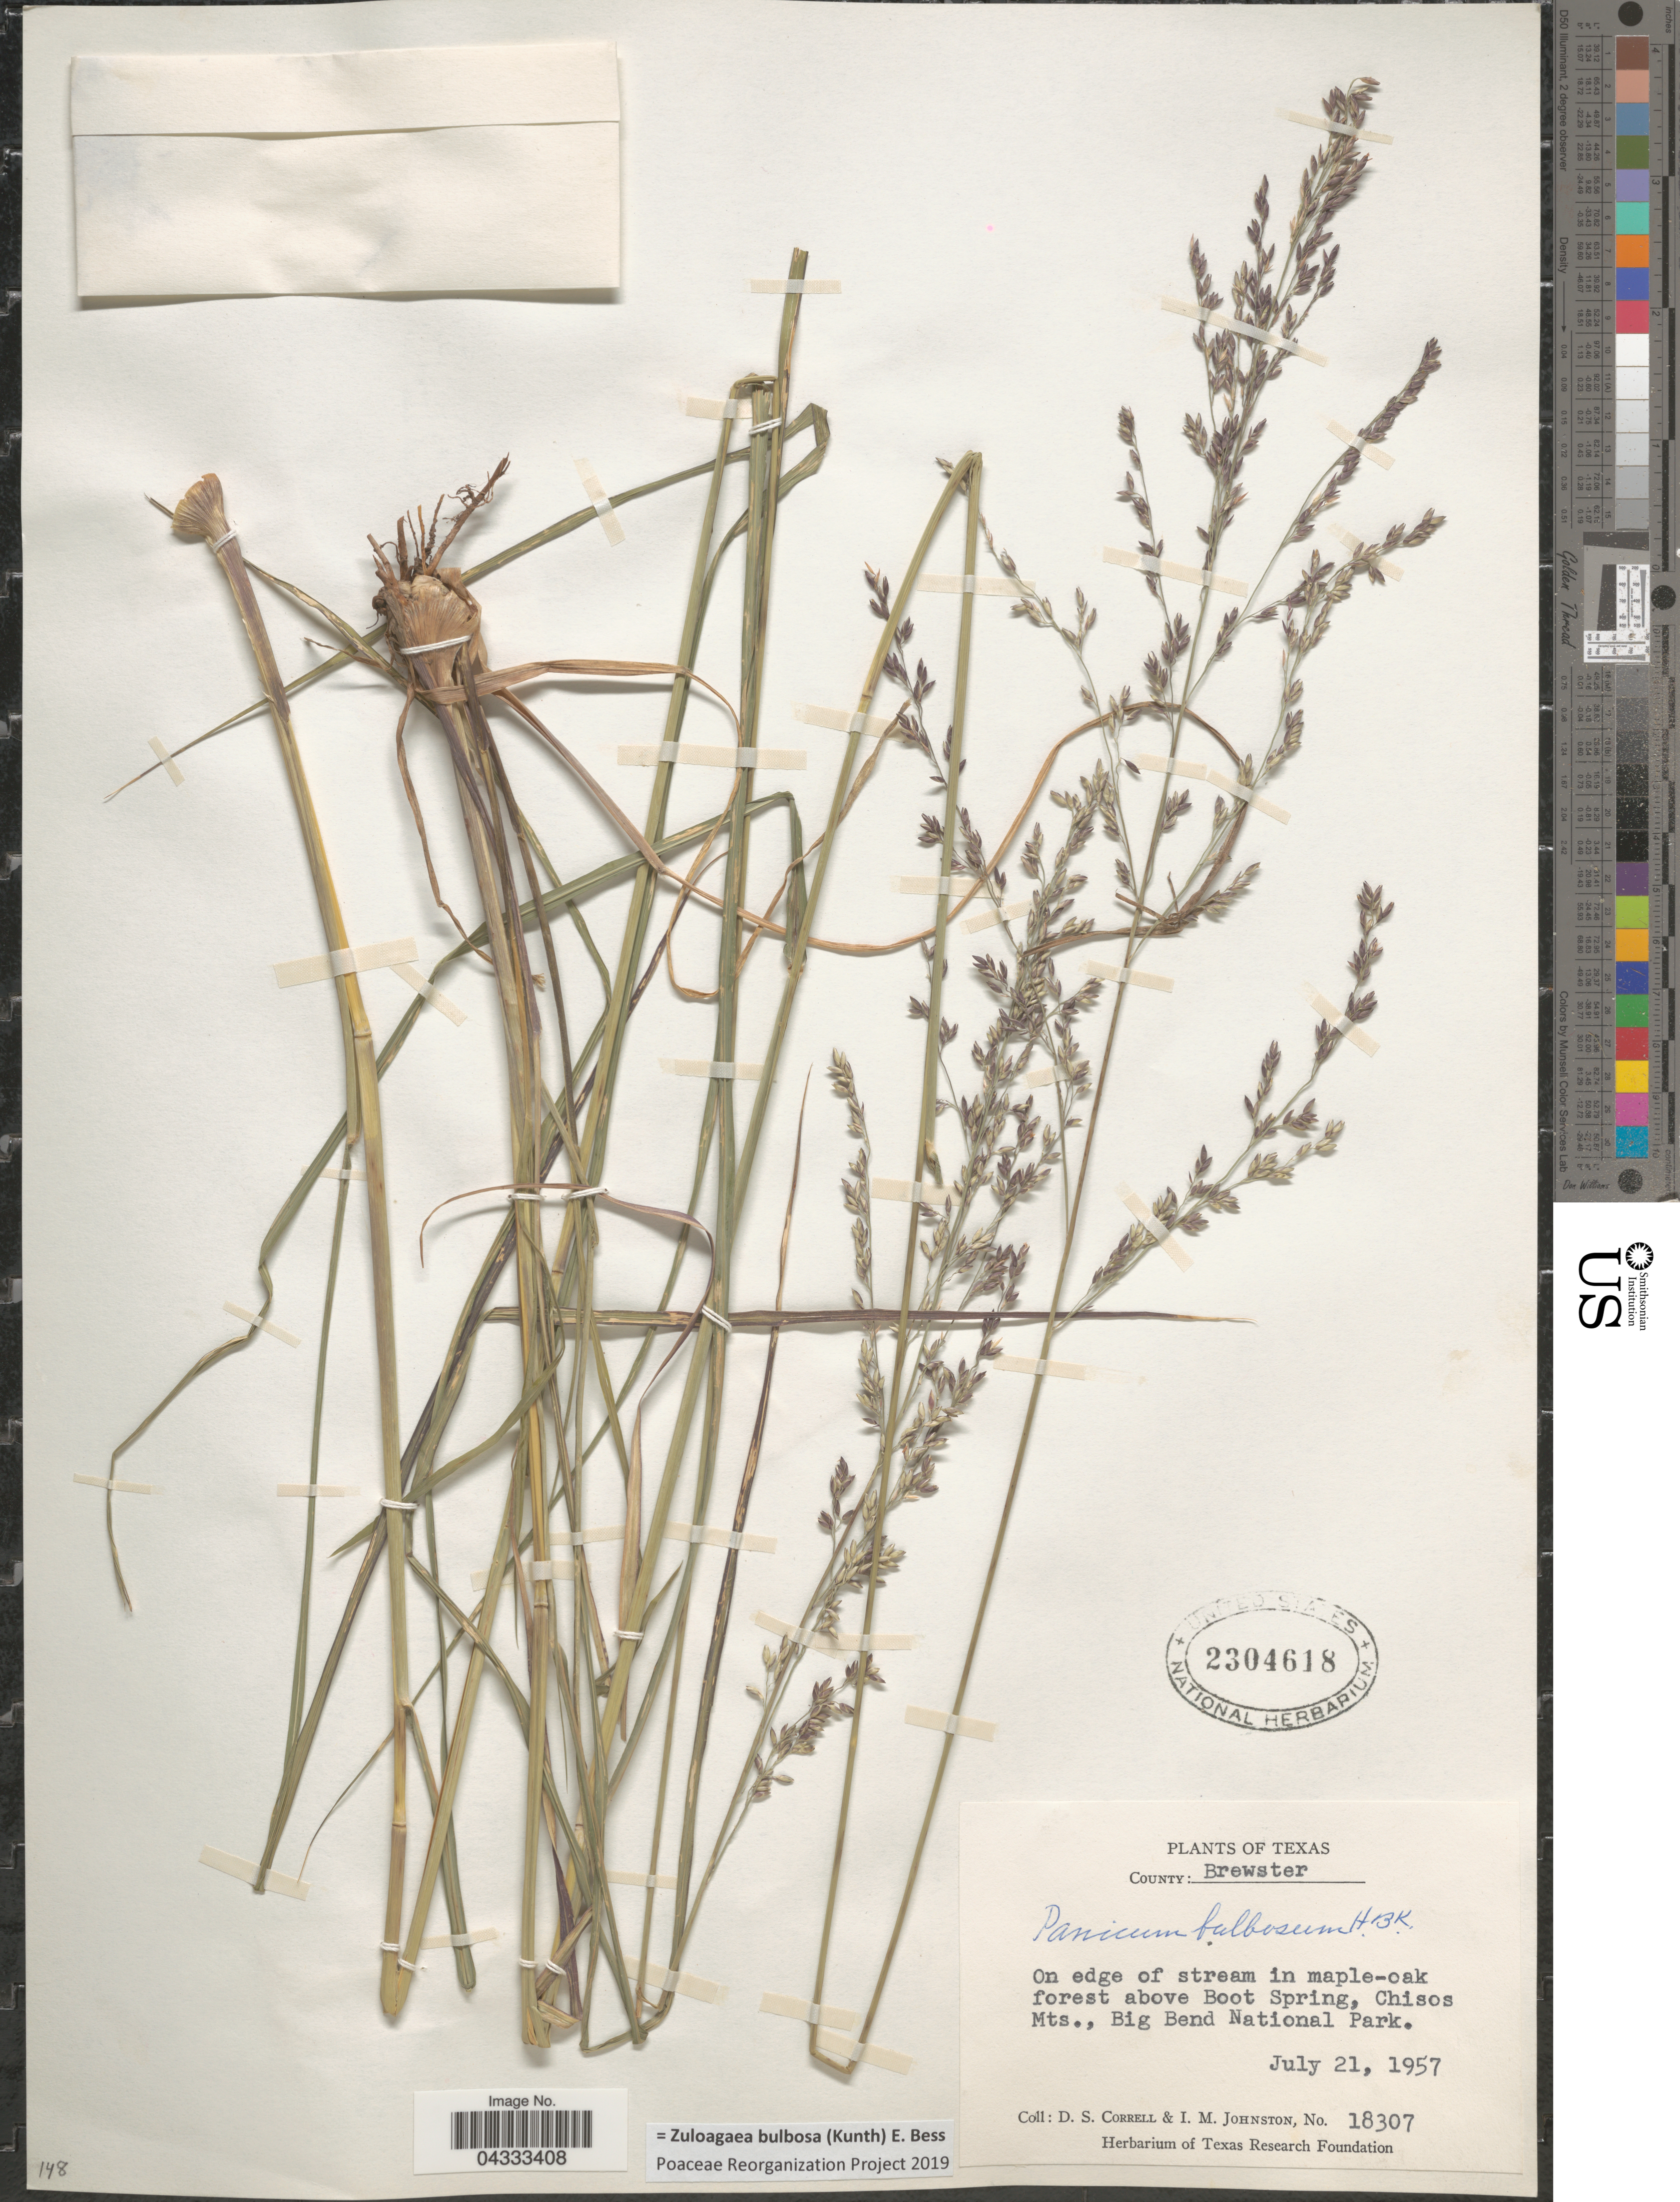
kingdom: Plantae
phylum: Tracheophyta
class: Liliopsida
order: Poales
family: Poaceae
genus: Zuloagaea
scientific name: Zuloagaea bulbosa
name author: (Kunth) E. Bess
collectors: D. S. Correll & I.M. Johnston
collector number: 18307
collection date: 1957-07-21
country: United States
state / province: Texas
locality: County: Brewster. On edge of stream in maple-oak forest above Boot Spring, Chisos Mts., Big Bend National Park. Texas Research Foundation [unsure placement]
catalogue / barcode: US 2304618